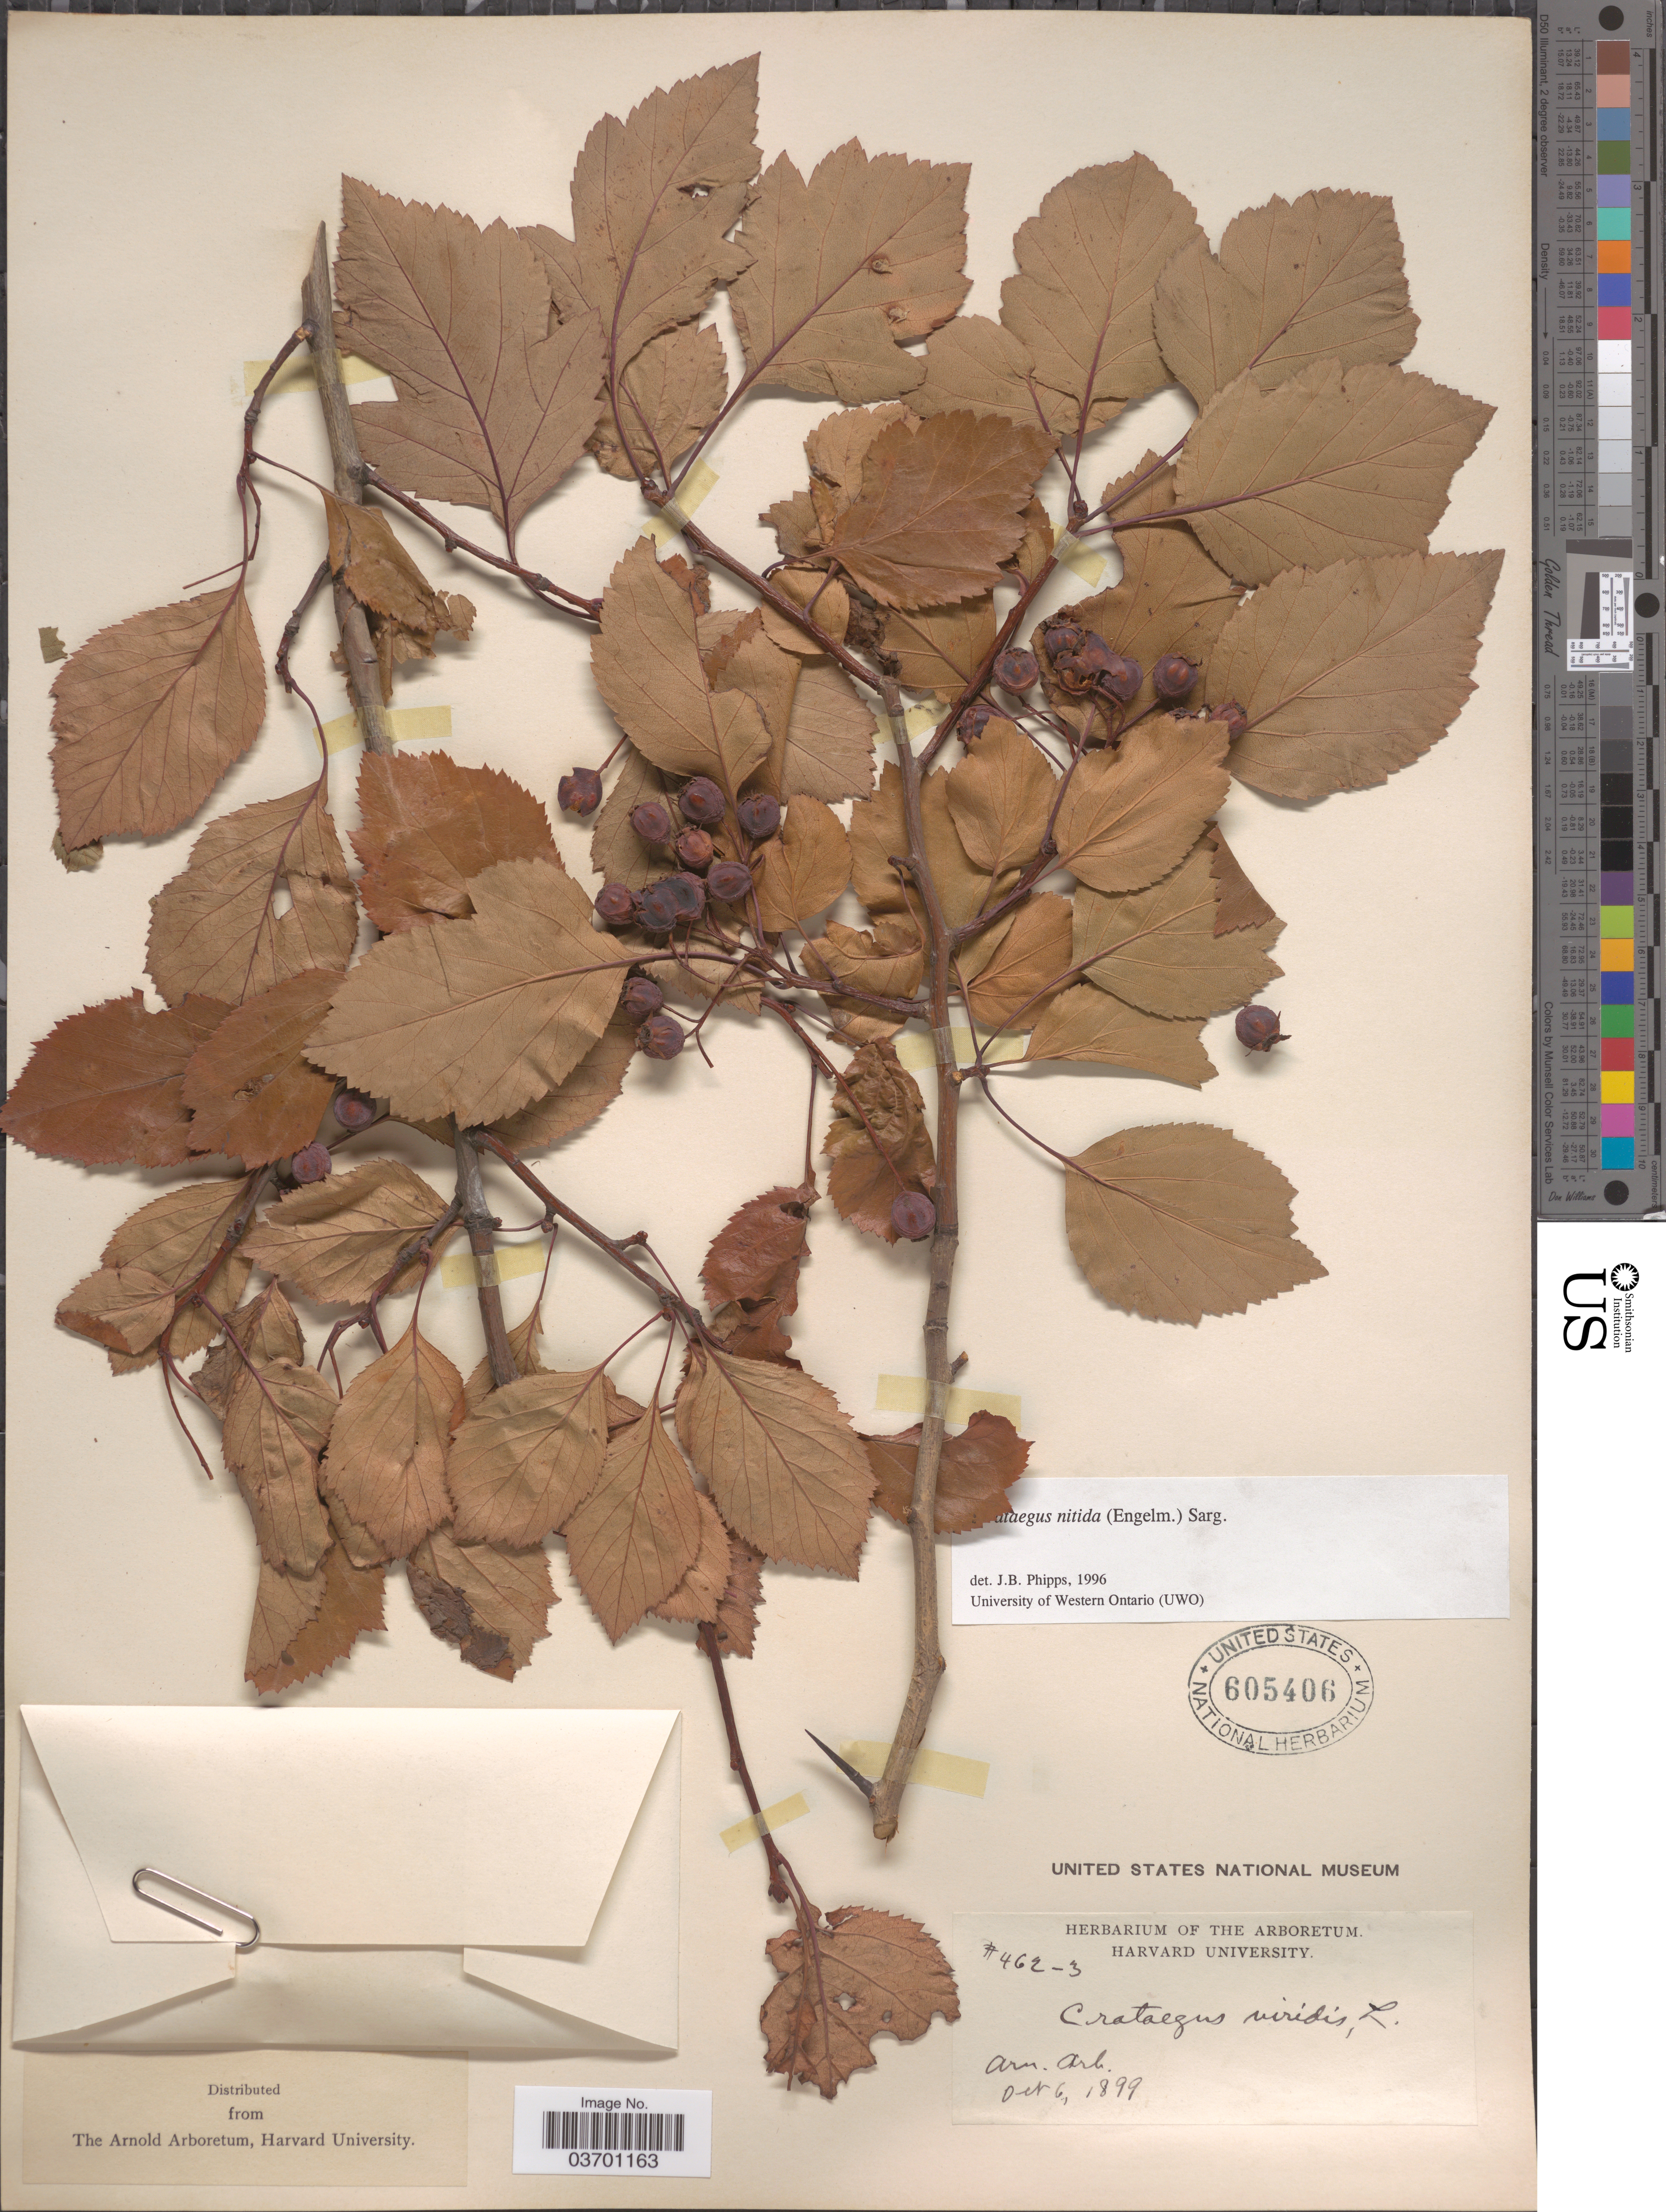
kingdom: Plantae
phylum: Tracheophyta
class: Magnoliopsida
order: Rosales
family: Rosaceae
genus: Crataegus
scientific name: Crataegus nitida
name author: (Engelm. ex Britton & N.E. Br.) Sarg.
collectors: Ex herb. of the Arboretum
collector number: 462-3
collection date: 1899-10-06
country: United States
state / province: Massachusetts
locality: Arn. Arb.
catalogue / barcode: US 605406